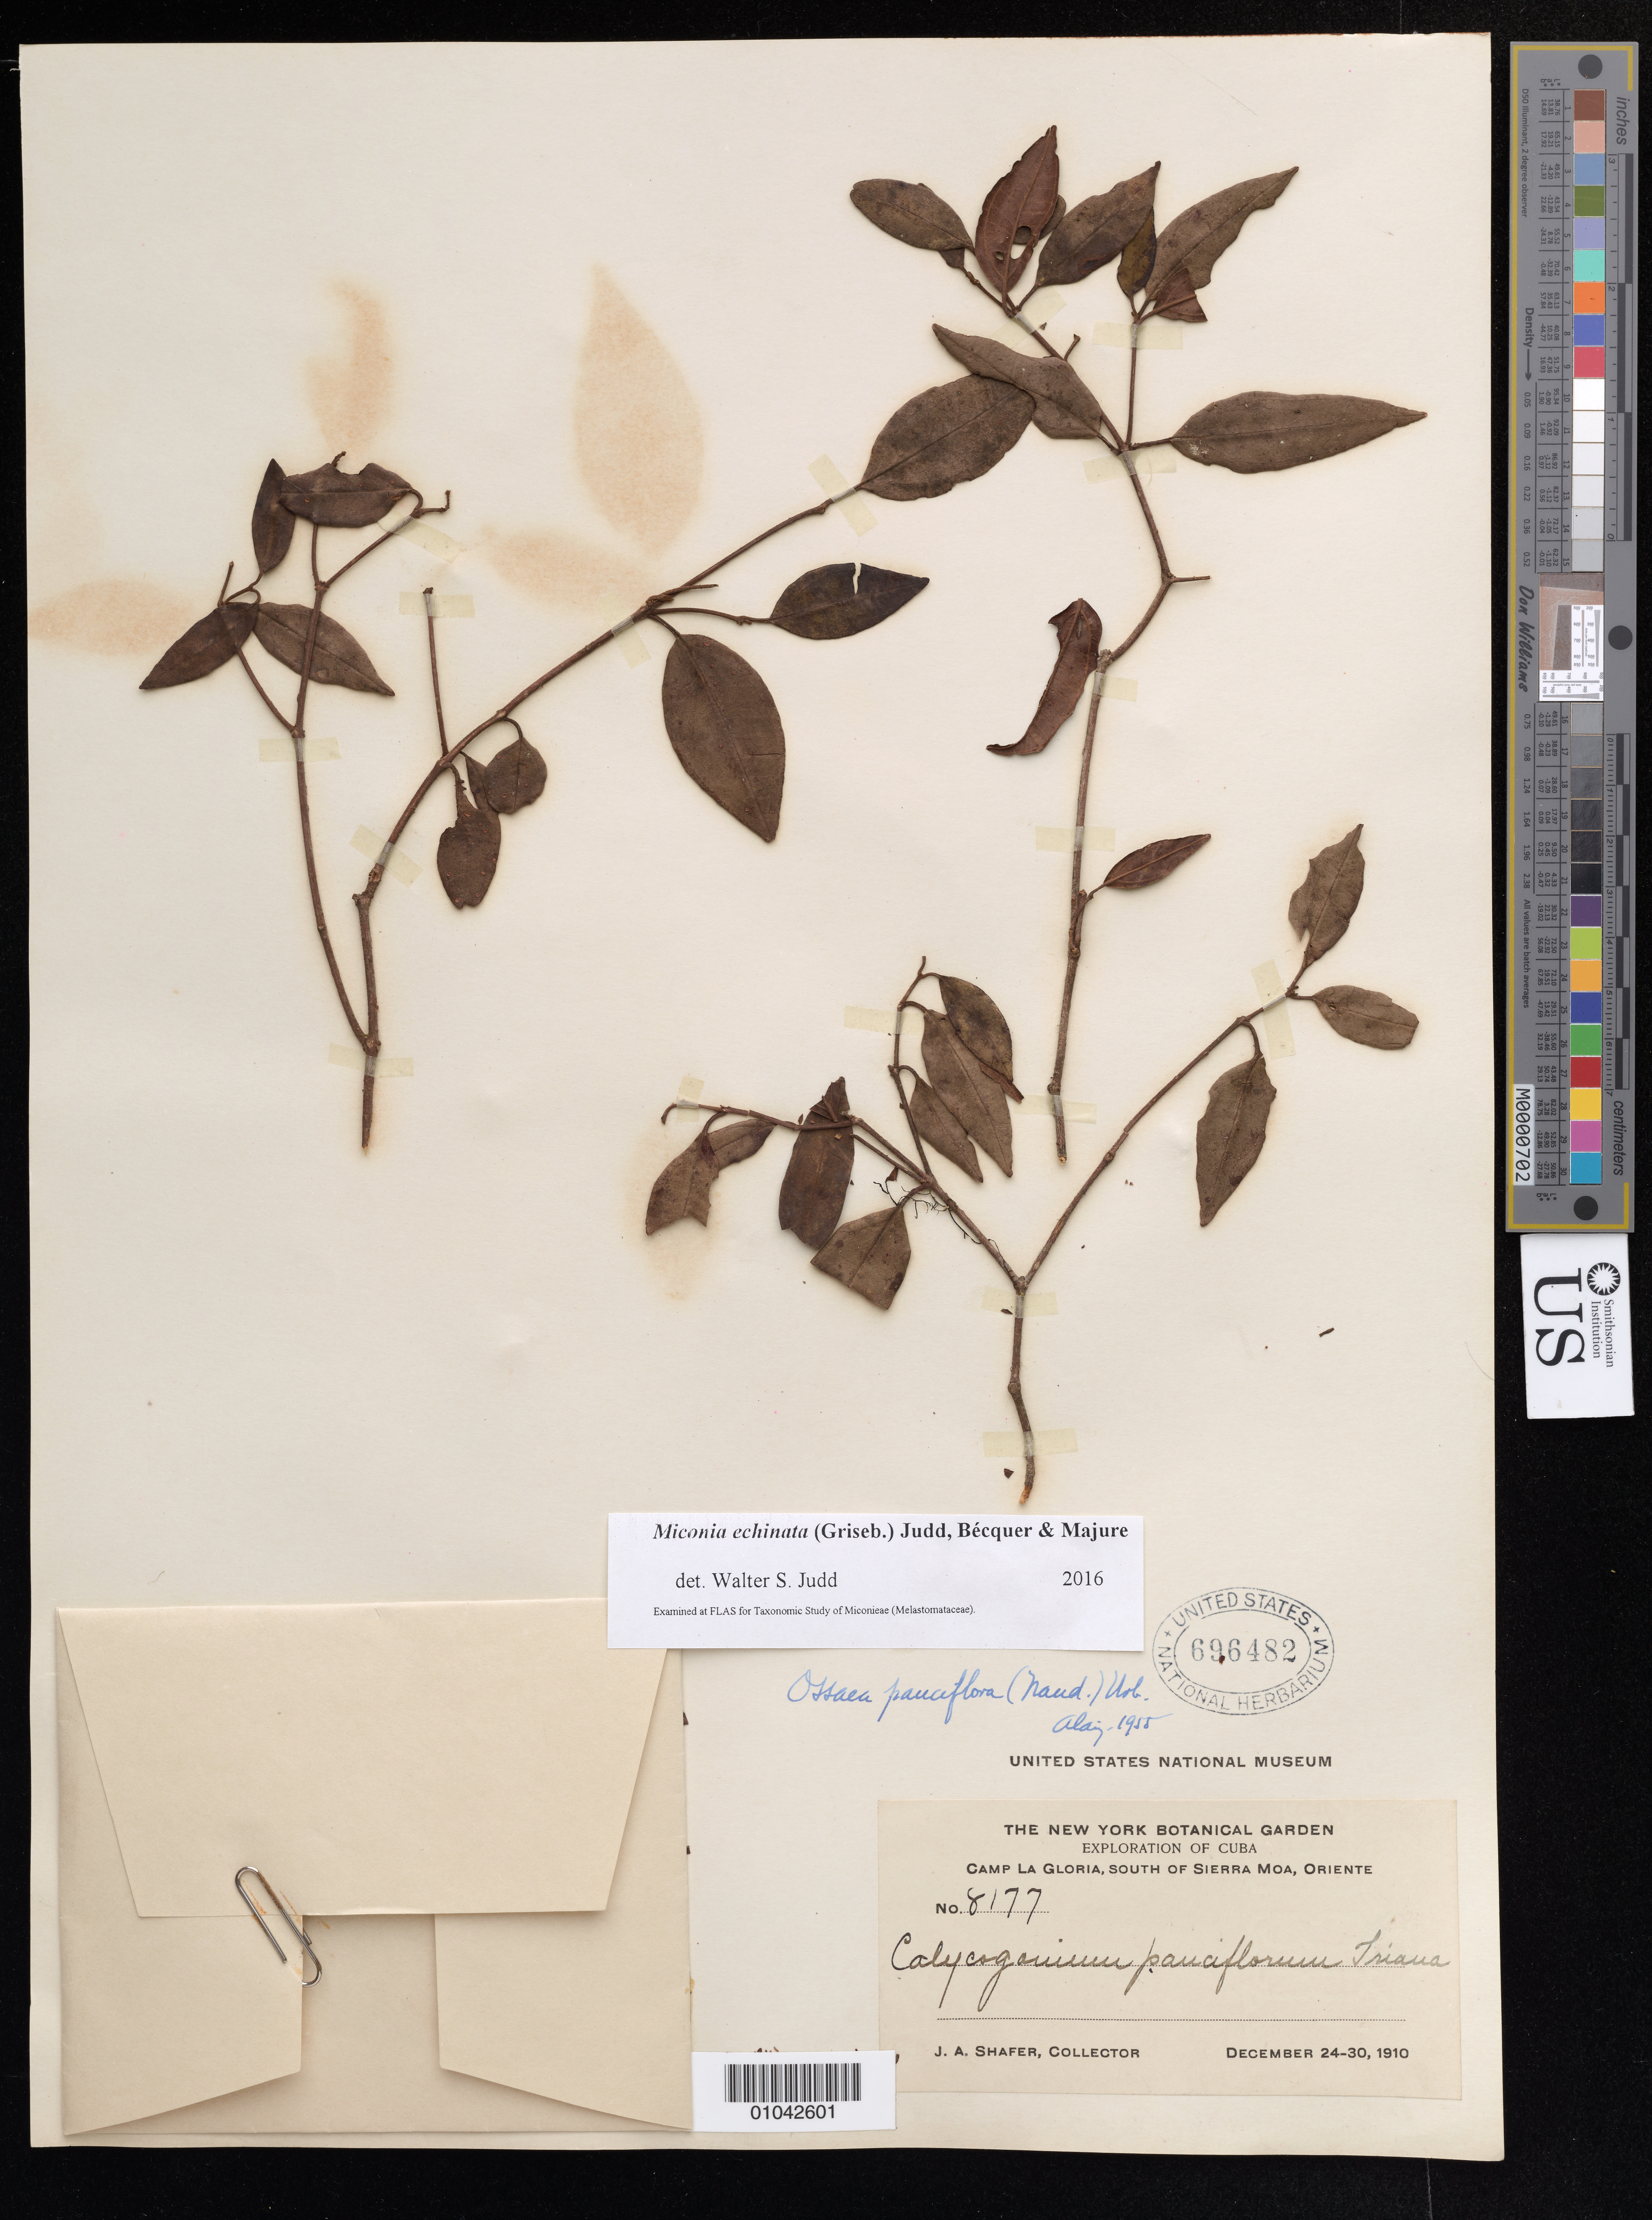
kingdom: Plantae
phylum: Tracheophyta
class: Magnoliopsida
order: Myrtales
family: Melastomataceae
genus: Miconia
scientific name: Miconia echinata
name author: (Griseb.) Judd et al.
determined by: Judd, Walter S.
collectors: J. A. Shafer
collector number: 8177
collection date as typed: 24 Dec 1910 to 30 Dec 1910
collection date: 1910-12-24/1910-12-30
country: Cuba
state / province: Holguín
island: Cuba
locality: Camp La Gloria, S of Sierra Moa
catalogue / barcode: US 696482